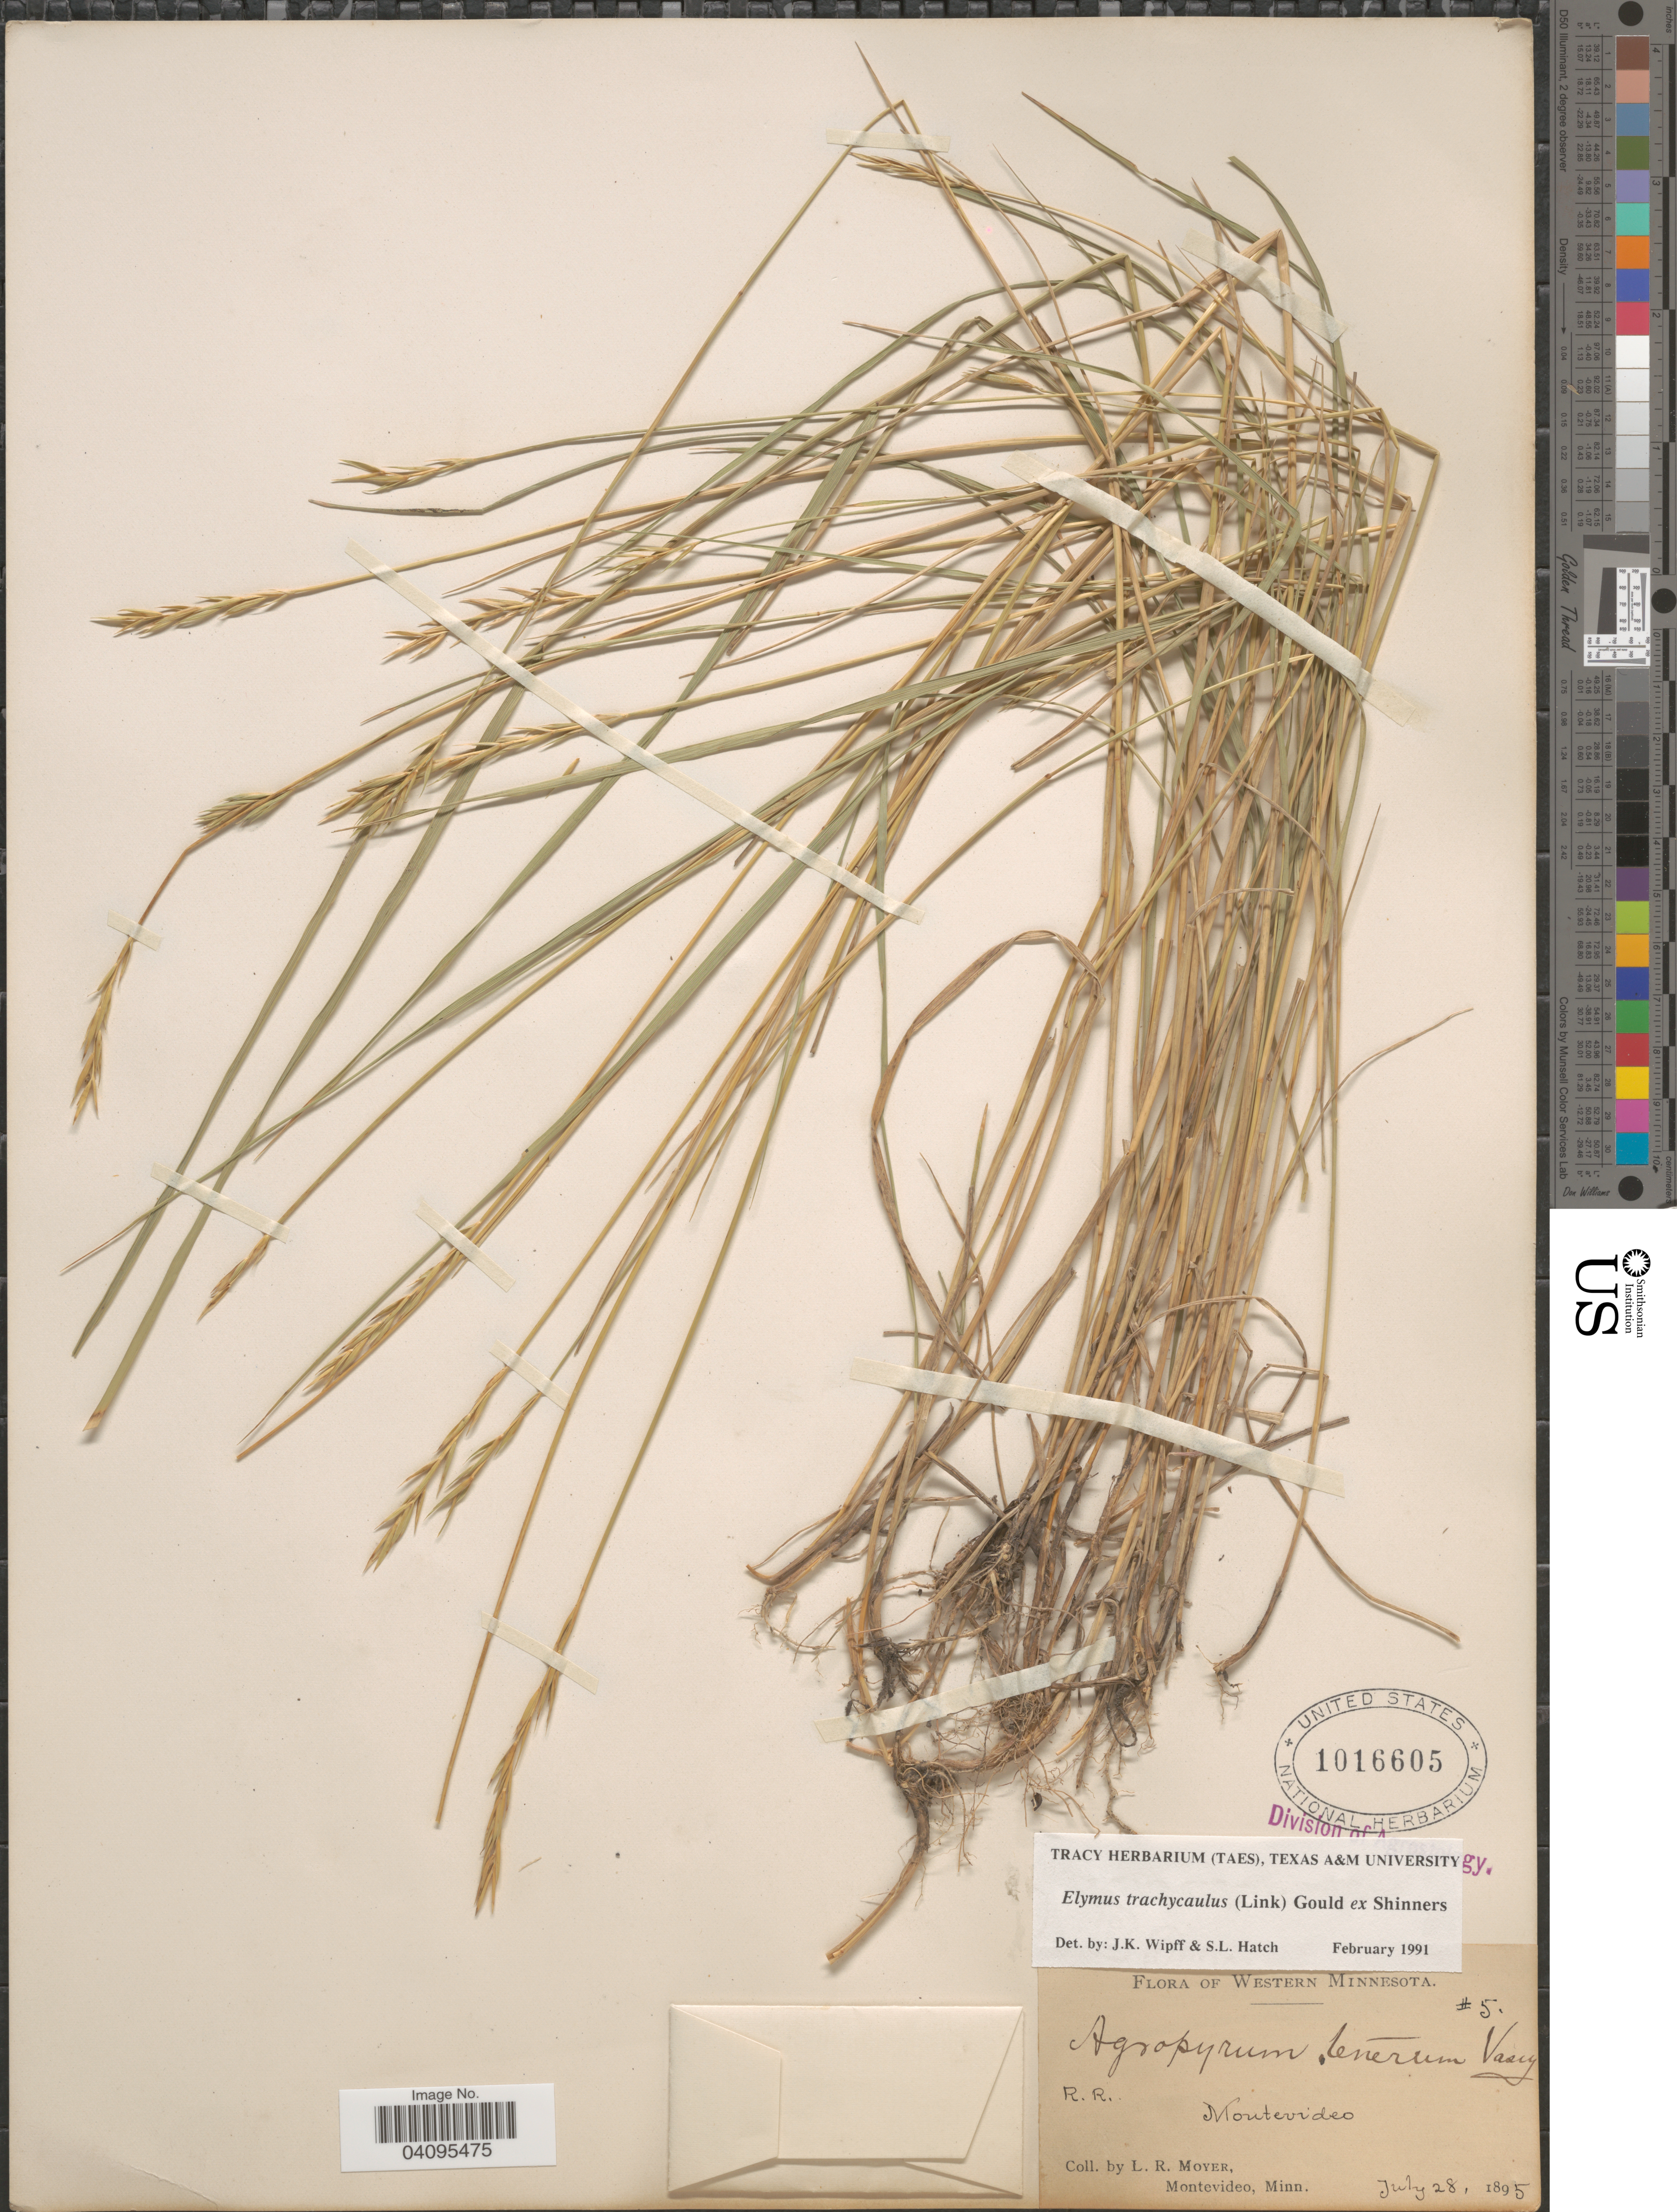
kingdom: Plantae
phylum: Tracheophyta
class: Liliopsida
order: Poales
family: Poaceae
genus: Elymus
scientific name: Elymus trachycaulus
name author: (Link) Gould ex Shinners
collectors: L. Moyer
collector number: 5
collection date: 1895-07-28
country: United States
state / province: Minnesota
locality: Western Minnesota. R.R. Montevideo.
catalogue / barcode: US 1016605